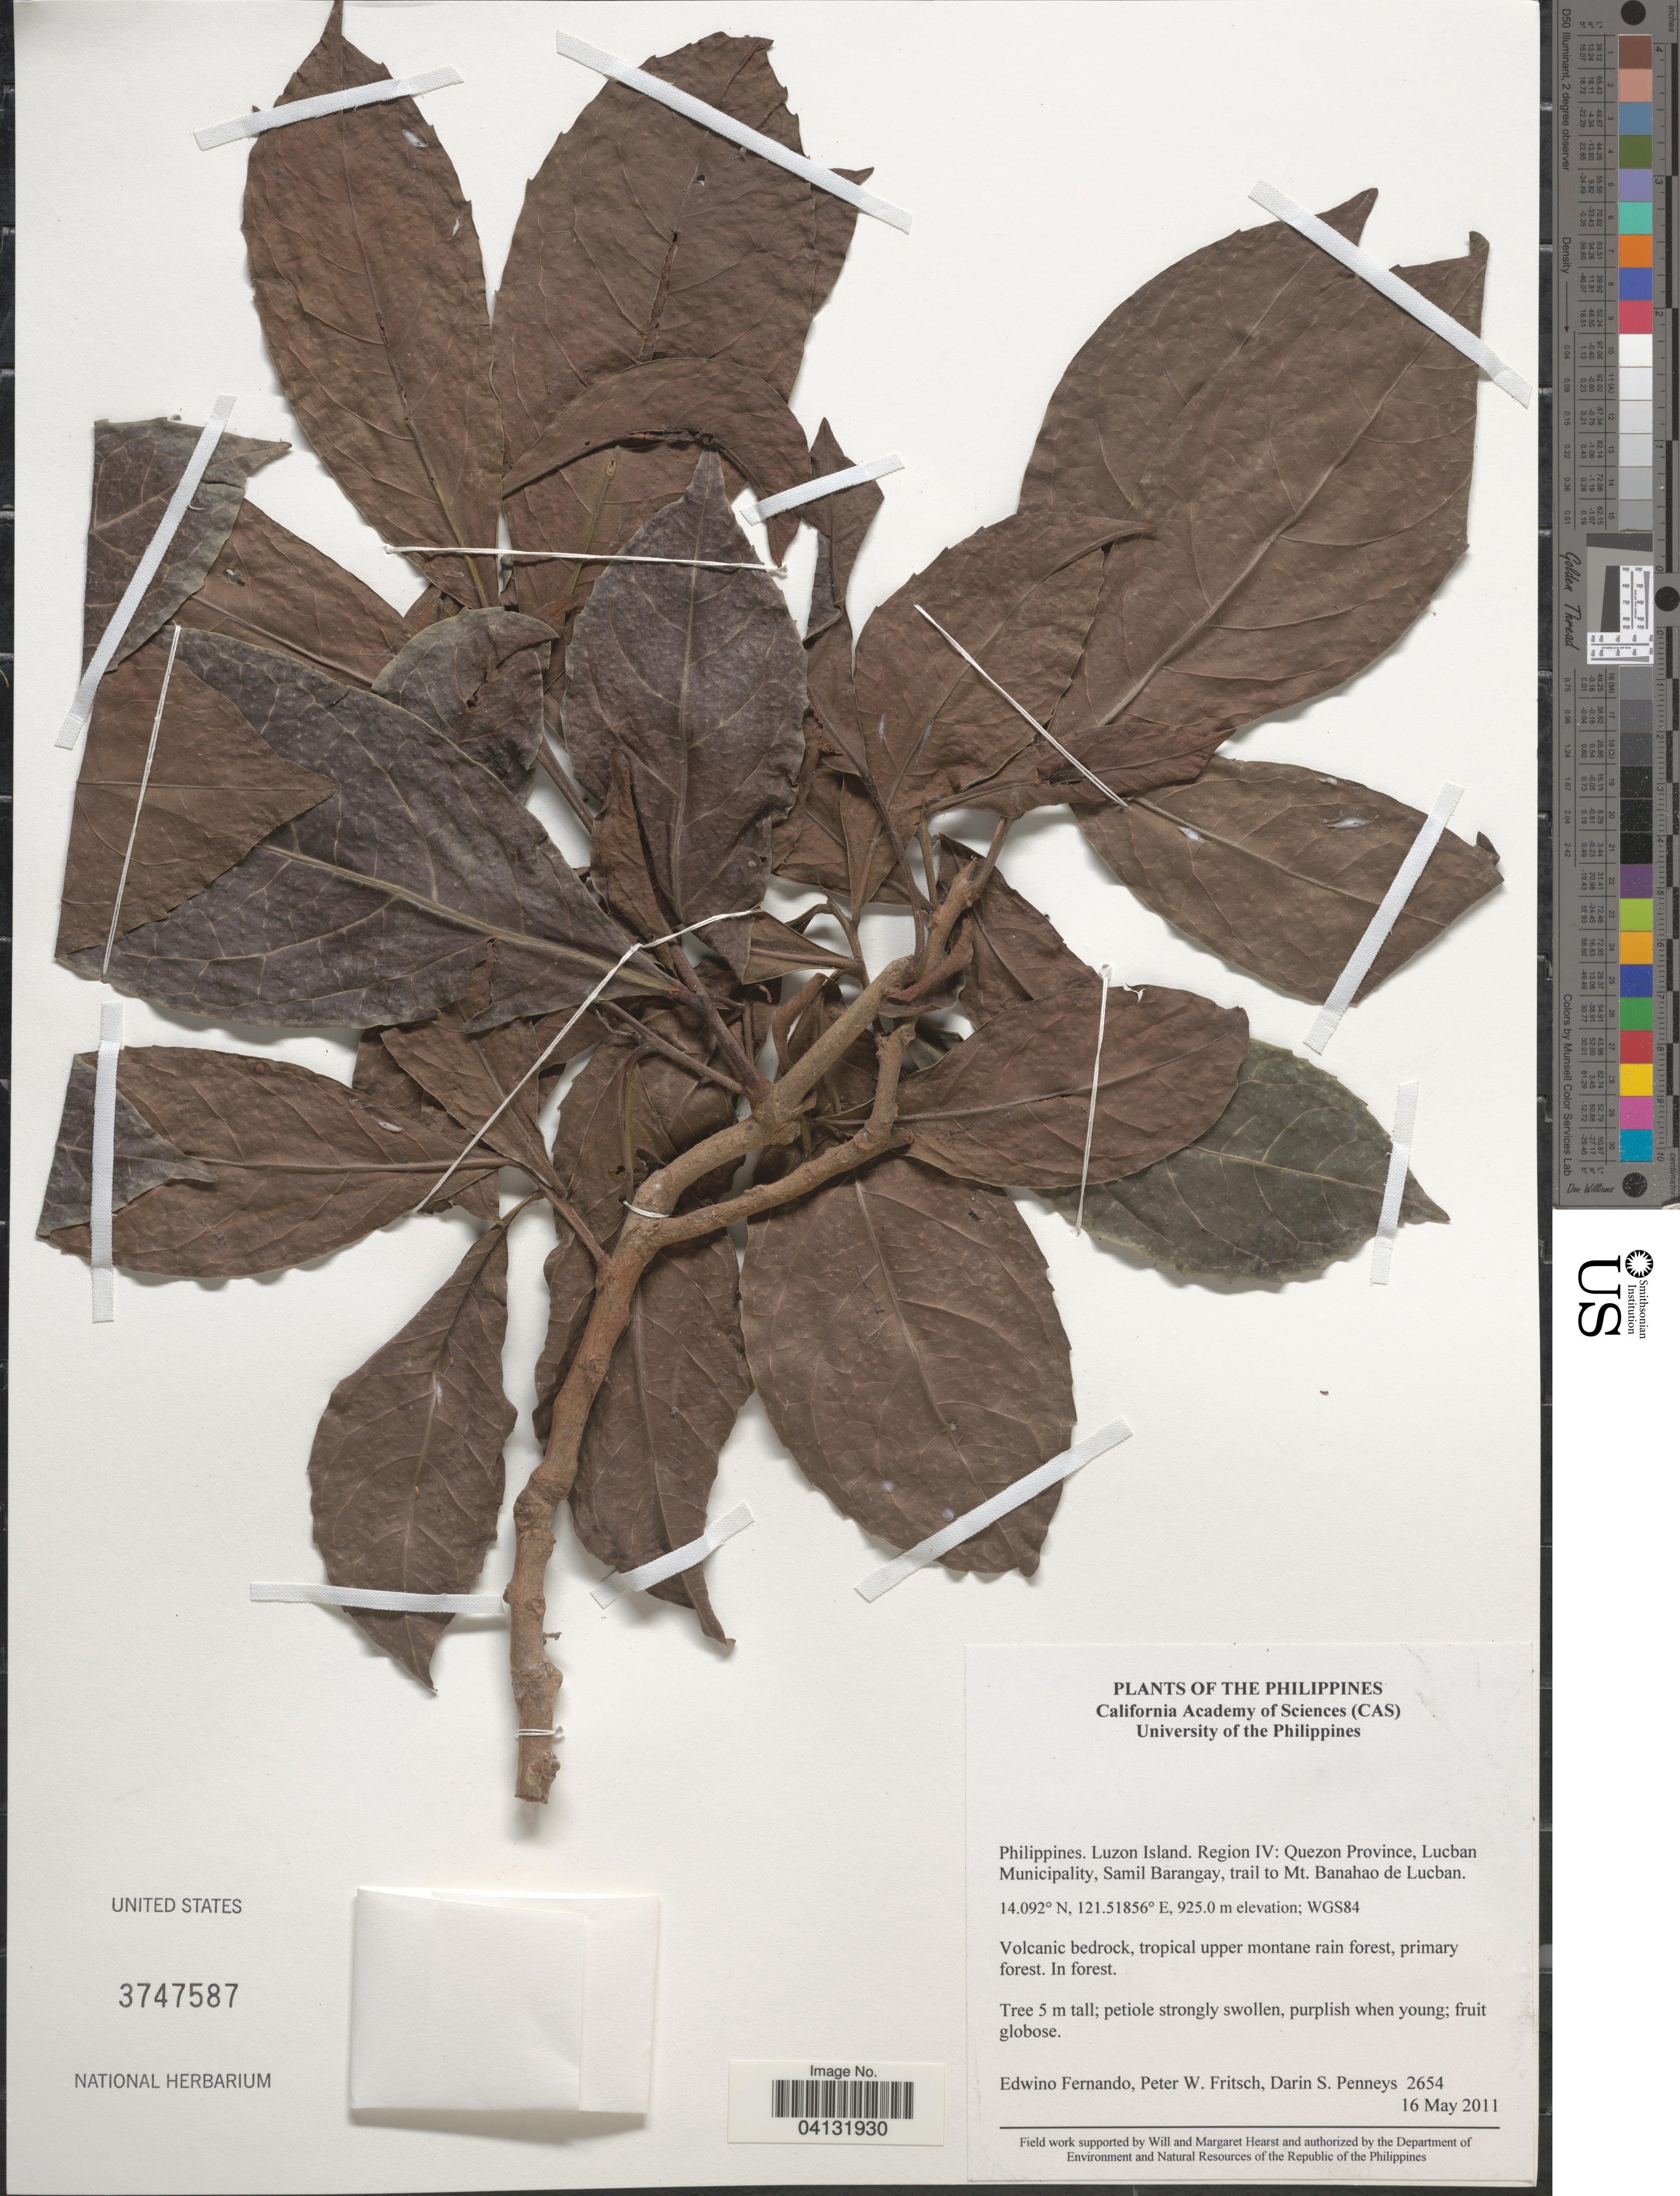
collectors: E. S. Fernando, P. W. Fritsch & D. S. Penneys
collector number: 2654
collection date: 2011-05-16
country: Philippines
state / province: Calabarzon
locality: Luzon Island. Region IV: Quezon Province, Lucban Municipality, Samil Barangay, Mt. Banahao de Lucban. WGS84.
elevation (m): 925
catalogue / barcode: US 3747587